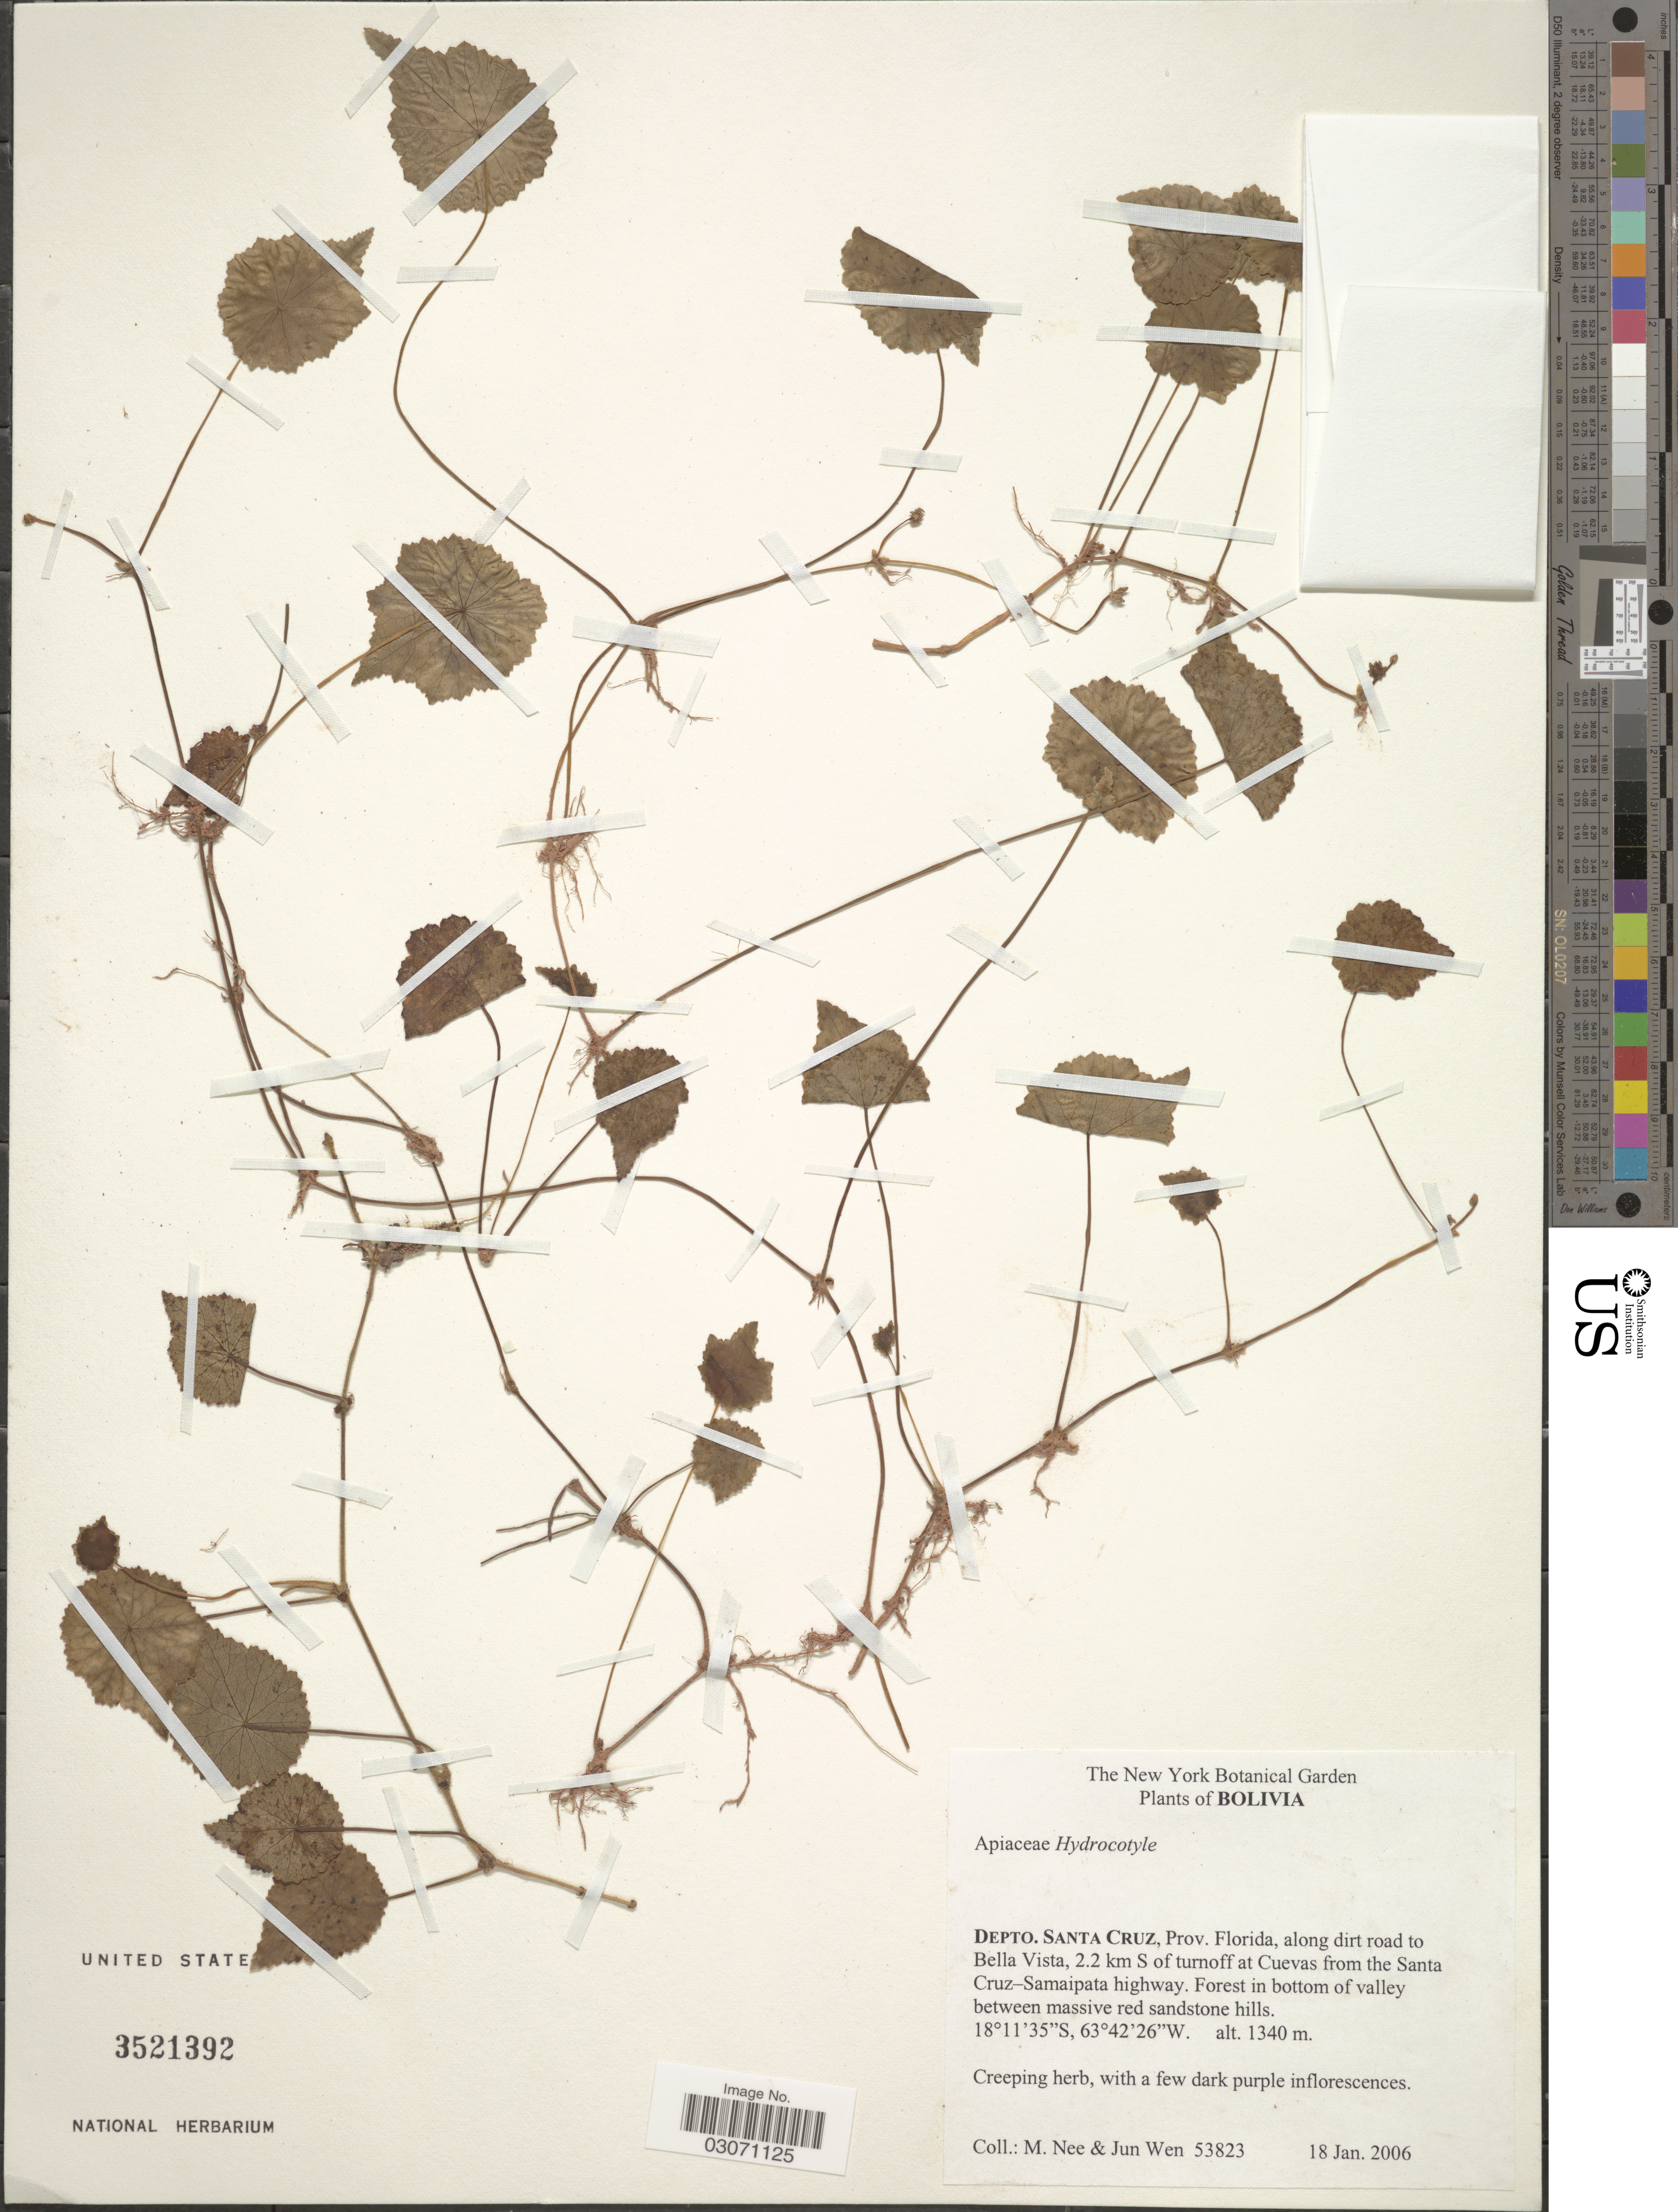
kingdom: Plantae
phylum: Tracheophyta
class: Magnoliopsida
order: Apiales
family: Araliaceae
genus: Hydrocotyle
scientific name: Hydrocotyle eccentrica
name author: Britton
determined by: Mendoza, M.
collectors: M. Nee & J. Wen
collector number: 53823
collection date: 2006-01-18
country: Bolivia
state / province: Santa Cruz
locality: Depto. Santa Cruz, Prov. Florida, along dirt road to Bella Vista, 2.2 km S of Turnoff at Cuevas from the Santa Cruz-Samaipata highway.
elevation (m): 1340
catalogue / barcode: US 3521392